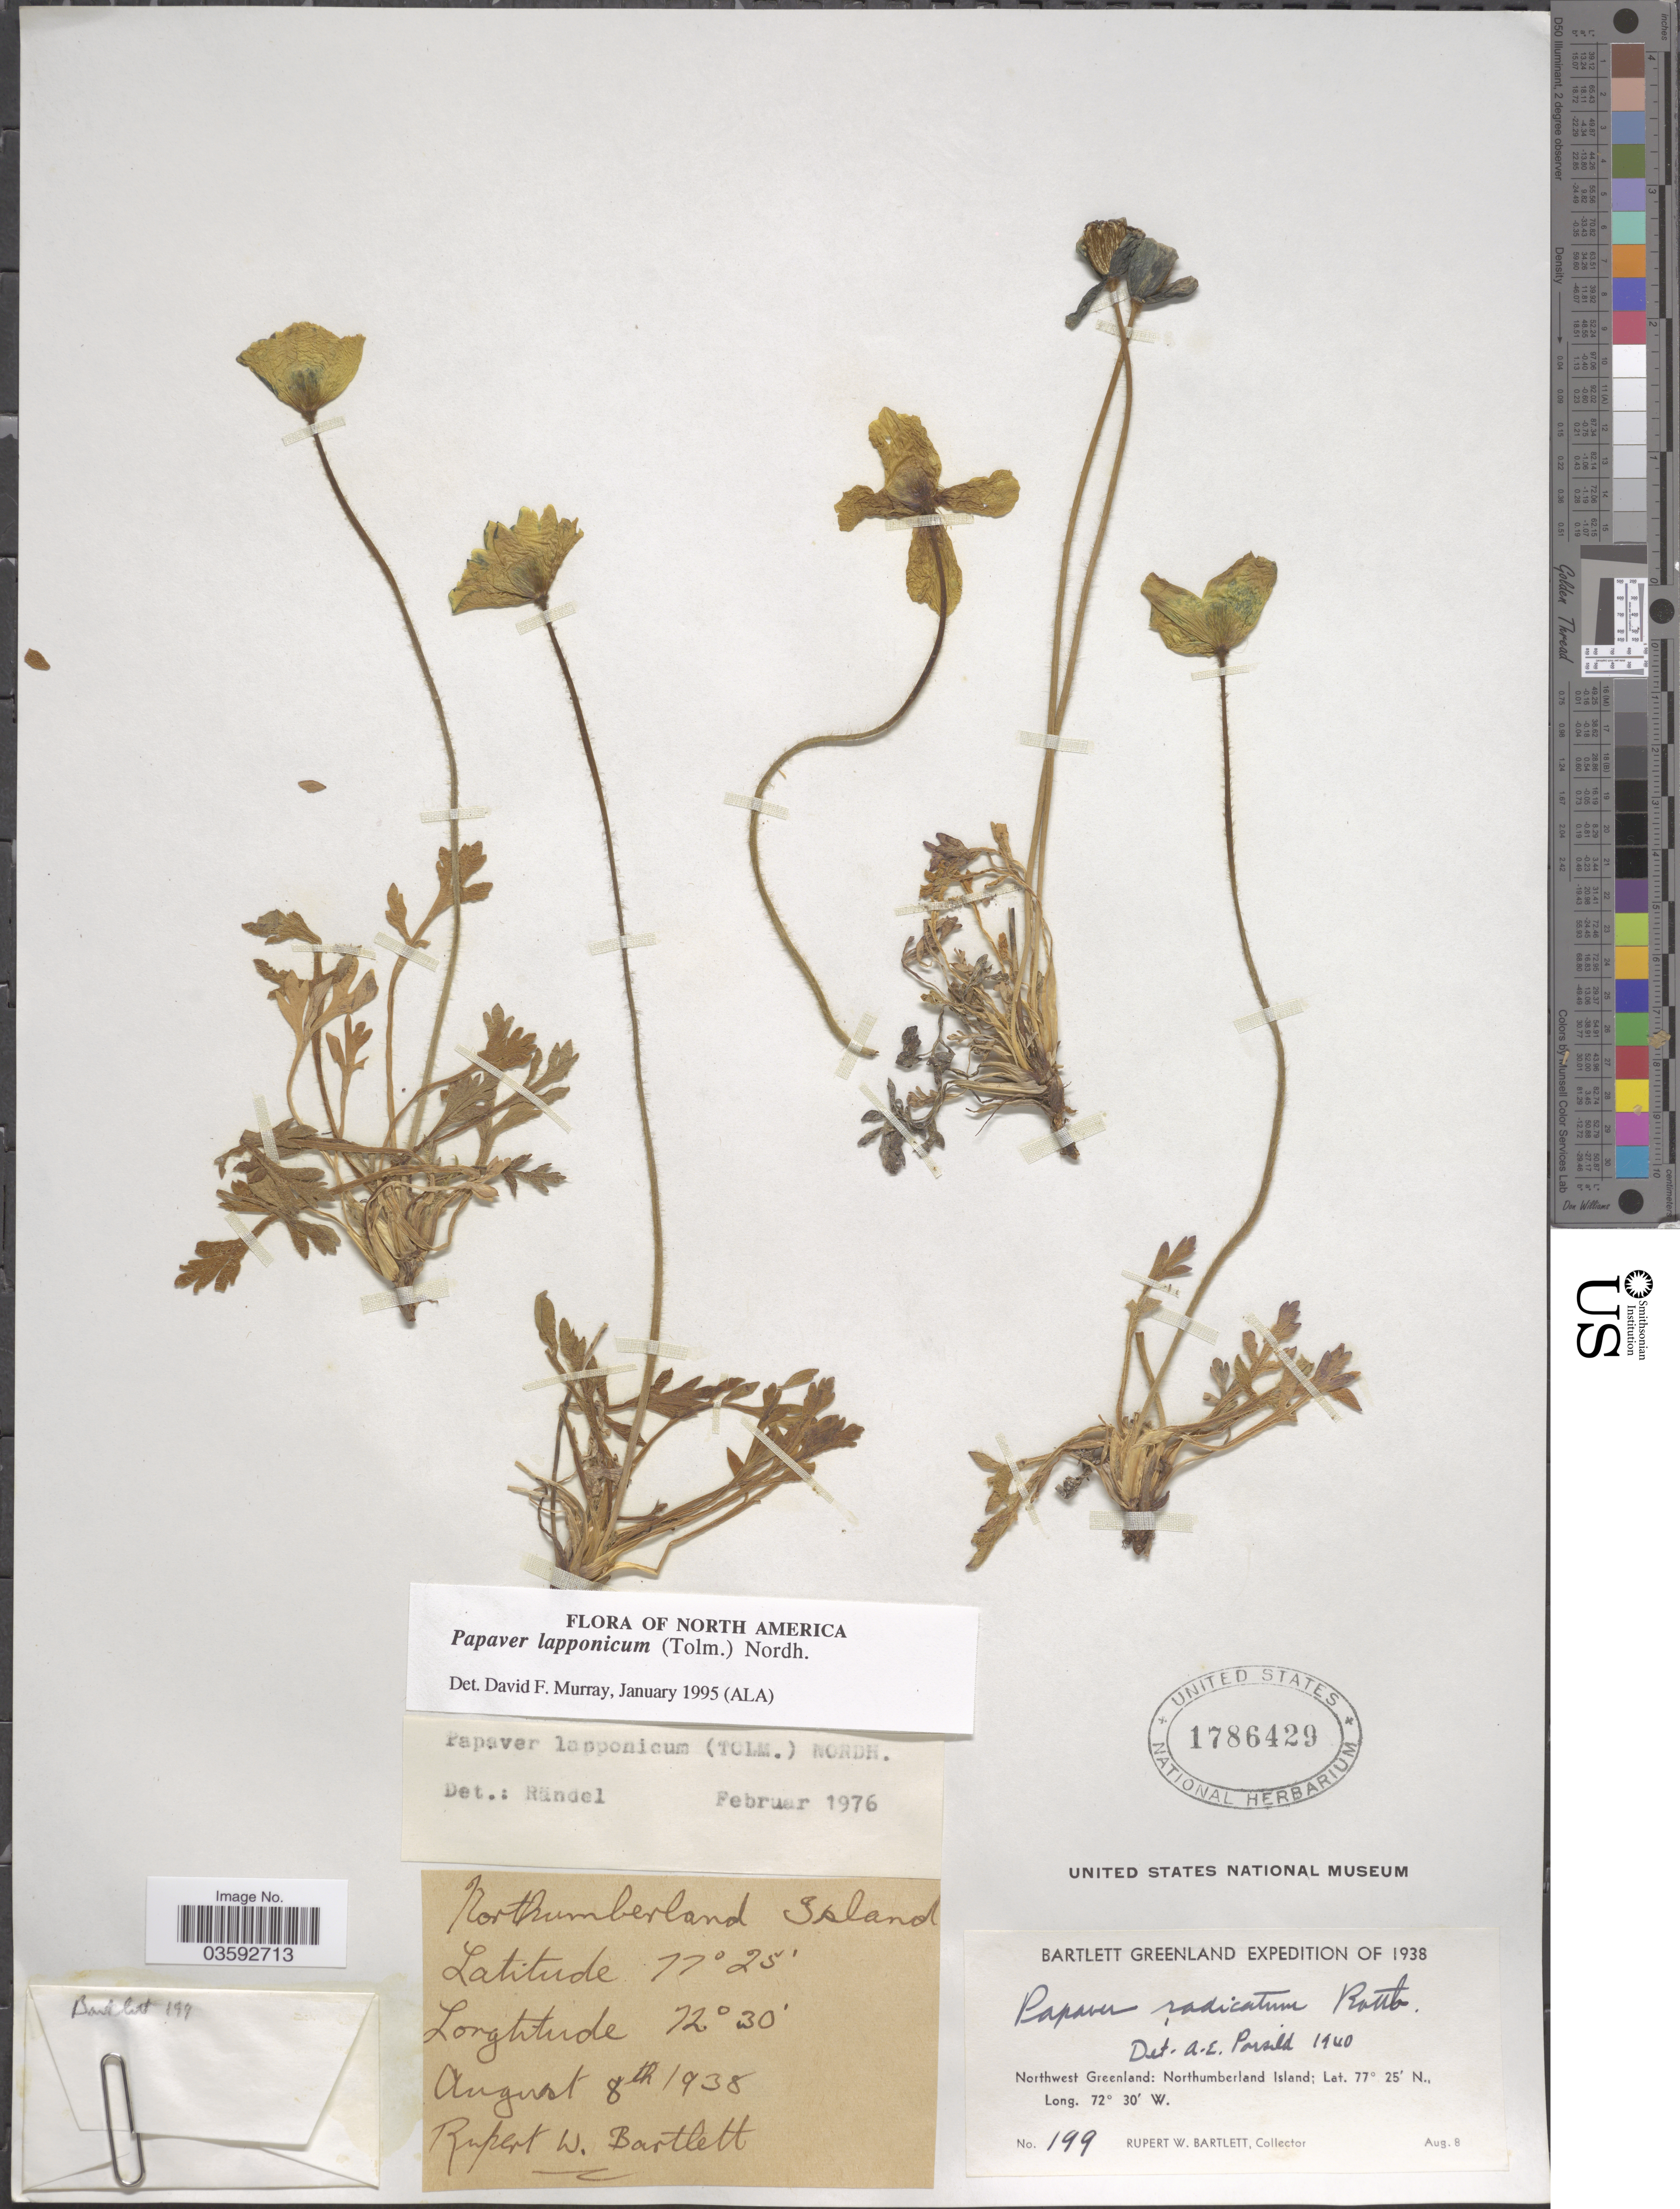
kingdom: Plantae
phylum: Tracheophyta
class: Magnoliopsida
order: Ranunculales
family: Papaveraceae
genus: Papaver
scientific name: Papaver lapponicum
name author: (Tolm.) Nordh.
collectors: R. W. Bartlett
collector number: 199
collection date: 1938-08-08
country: Greenland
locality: Northwest Greenland: Northumberland Island.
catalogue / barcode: US 1786429